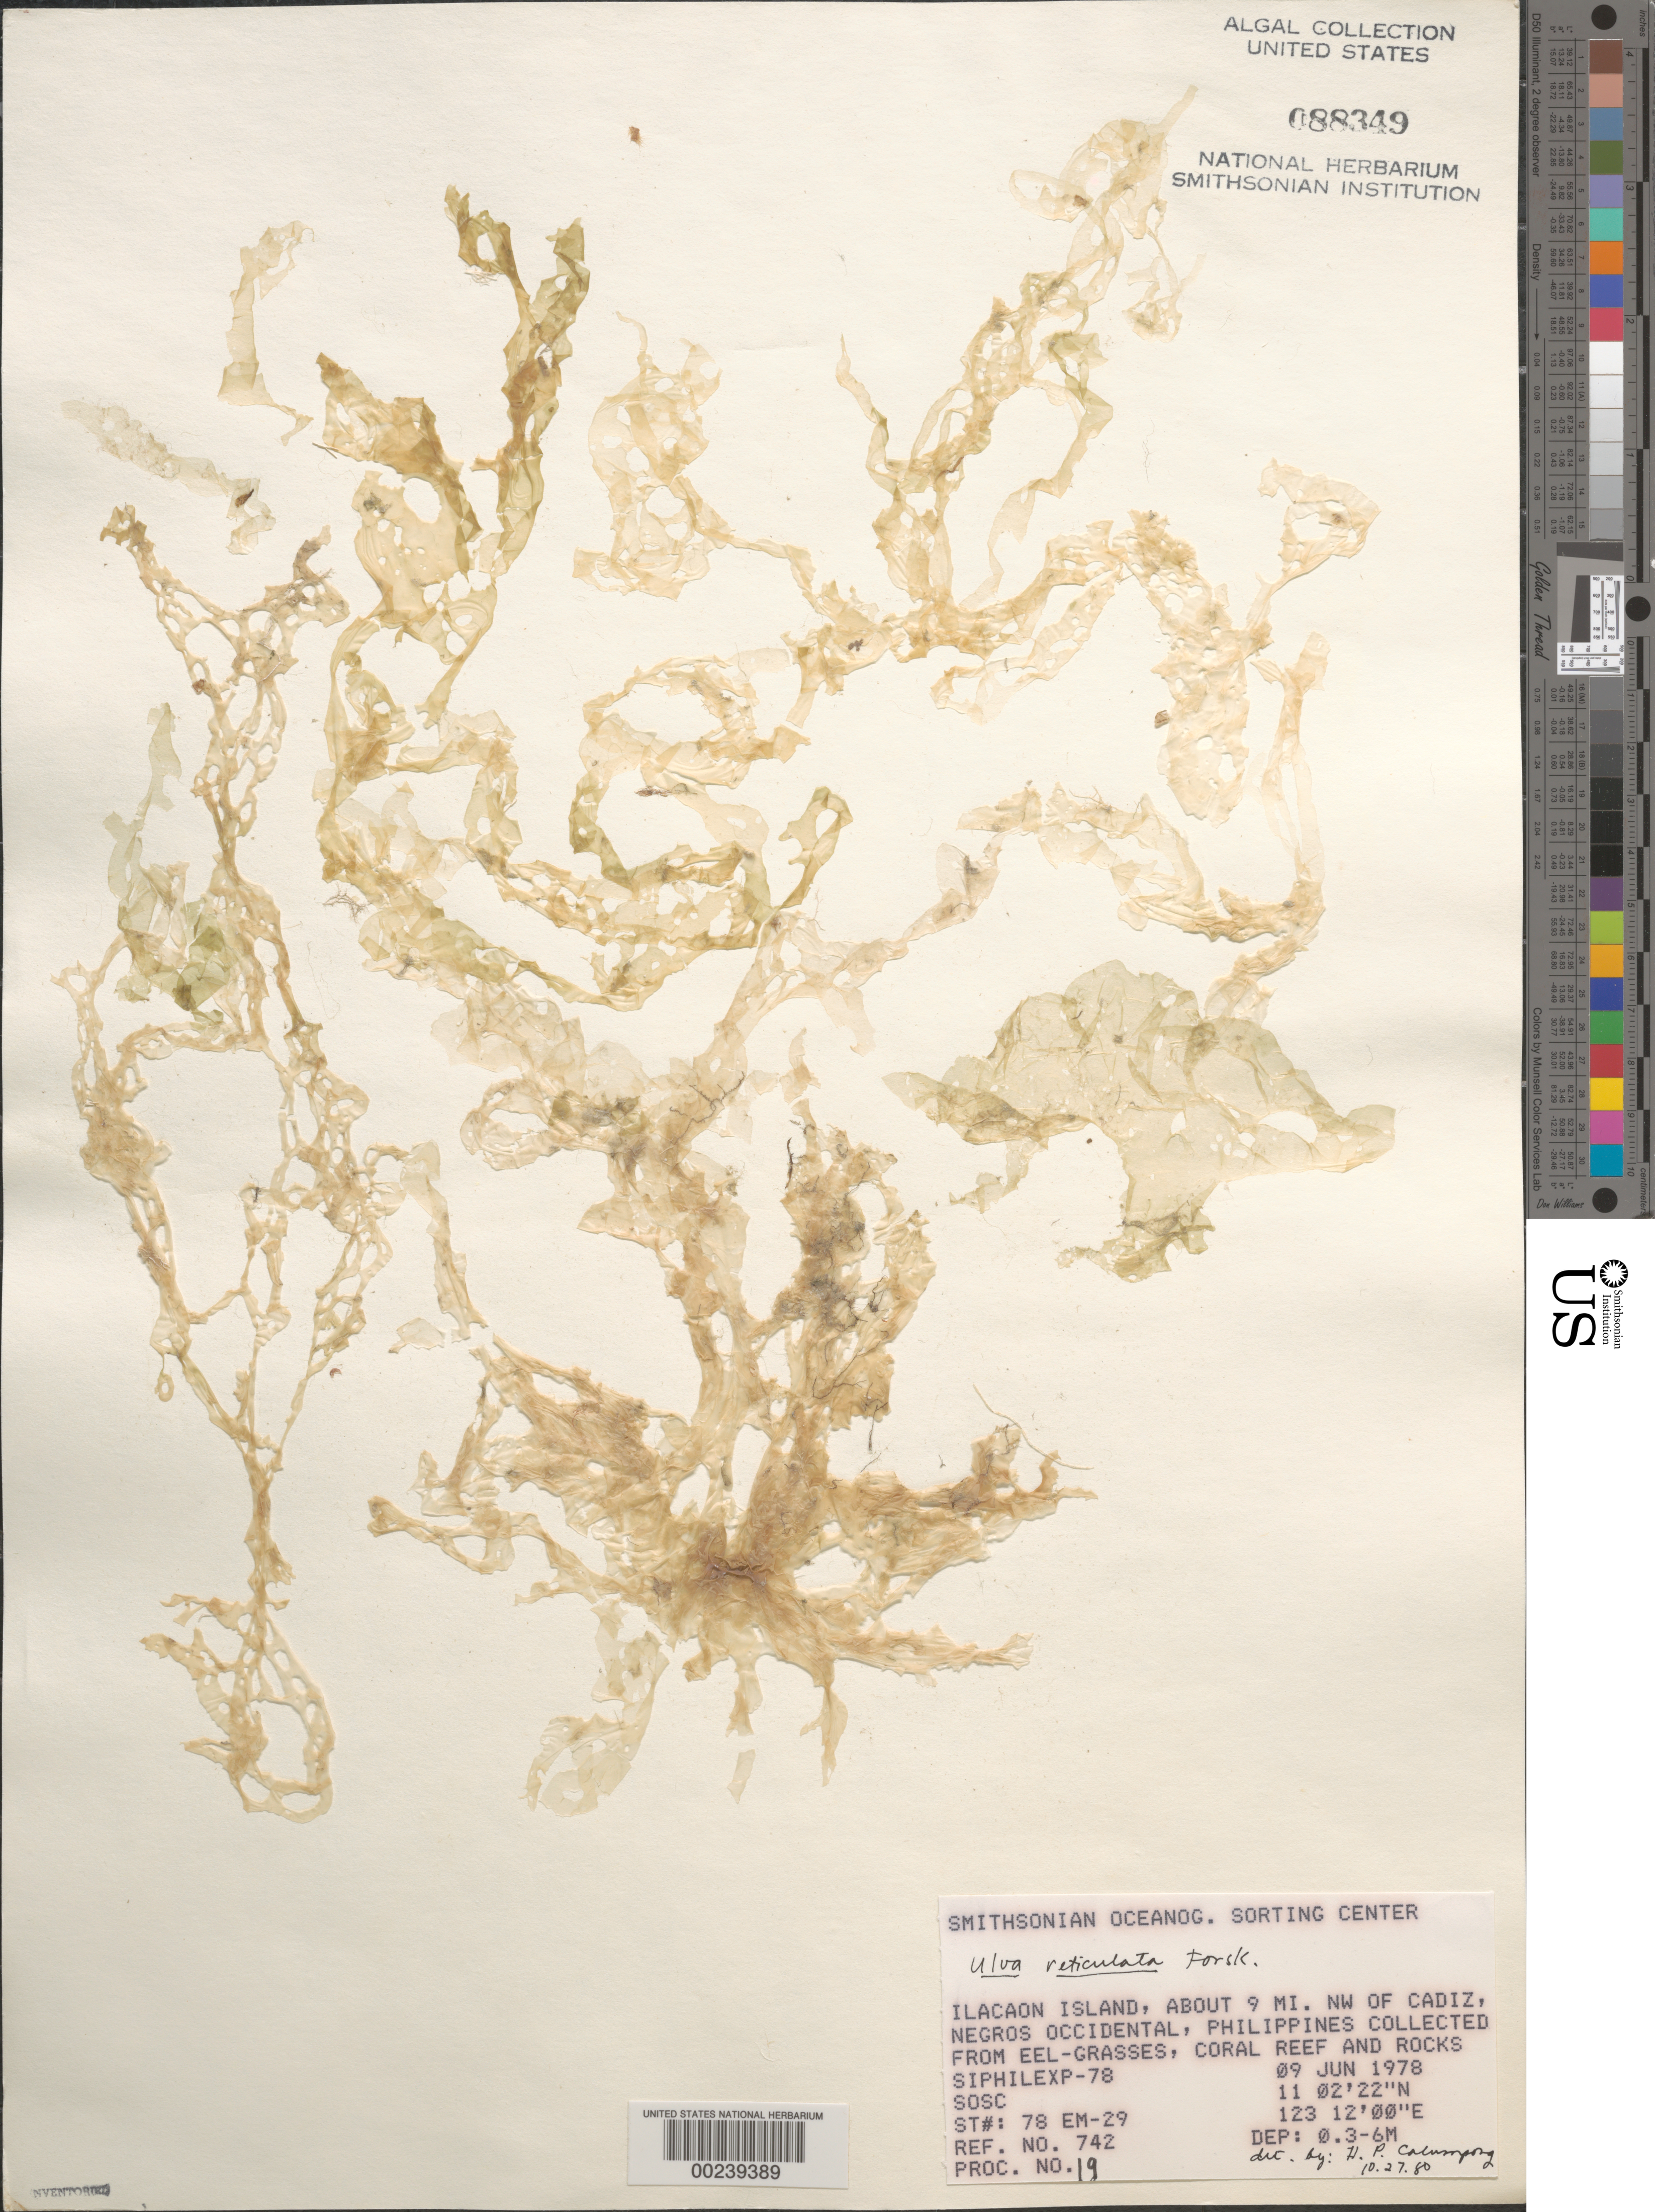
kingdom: Plantae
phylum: Chlorophyta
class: Ulvophyceae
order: Ulvales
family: Ulvaceae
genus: Ulva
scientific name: Ulva reticulata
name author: Forssk.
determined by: Calumpong, H. P.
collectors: SOSC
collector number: Station 78 Em-29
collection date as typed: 09 Jun 1978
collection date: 1978-06-09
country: Philippines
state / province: Western Visayas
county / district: Negros Occidental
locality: Ilacaon island, northwest of cadiz, negros occidental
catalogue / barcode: US 88349